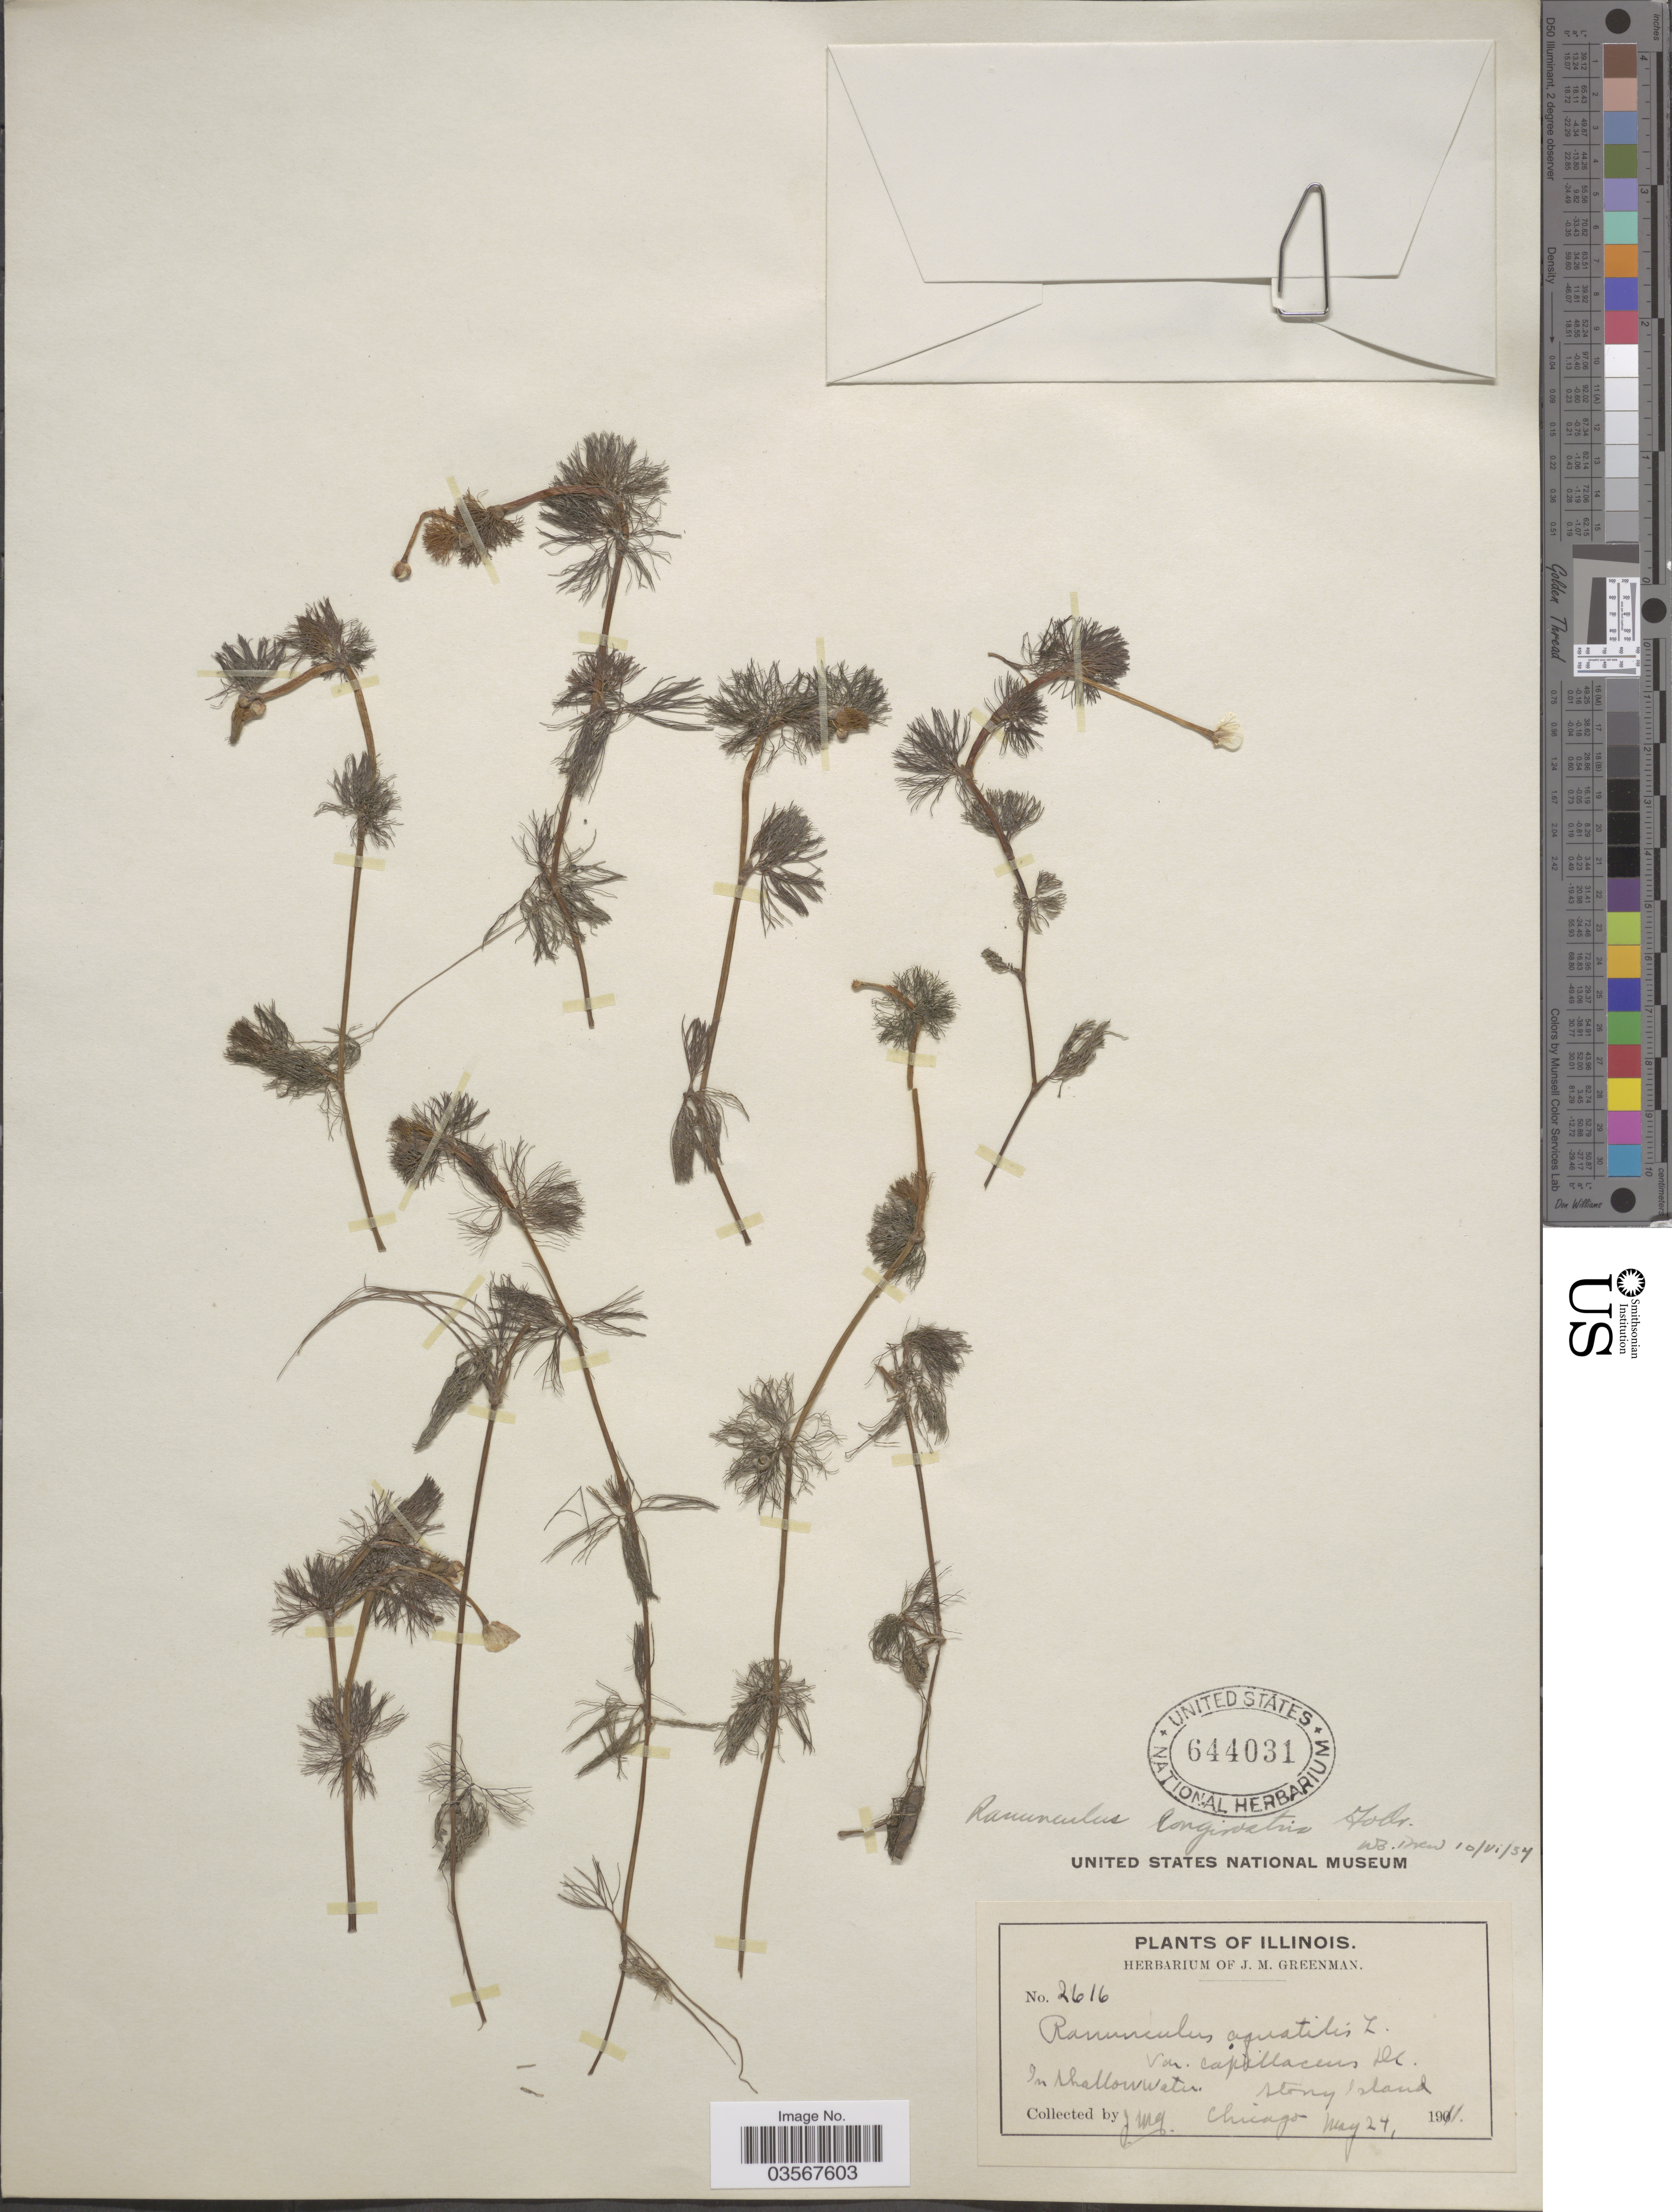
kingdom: Plantae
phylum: Tracheophyta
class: Magnoliopsida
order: Ranunculales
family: Ranunculaceae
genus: Ranunculus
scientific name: Ranunculus longirostris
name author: Godr.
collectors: J. M. Greenman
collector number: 2616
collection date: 1911-05-24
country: United States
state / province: Illinois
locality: Stony Island. Chicago.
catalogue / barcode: US 644031